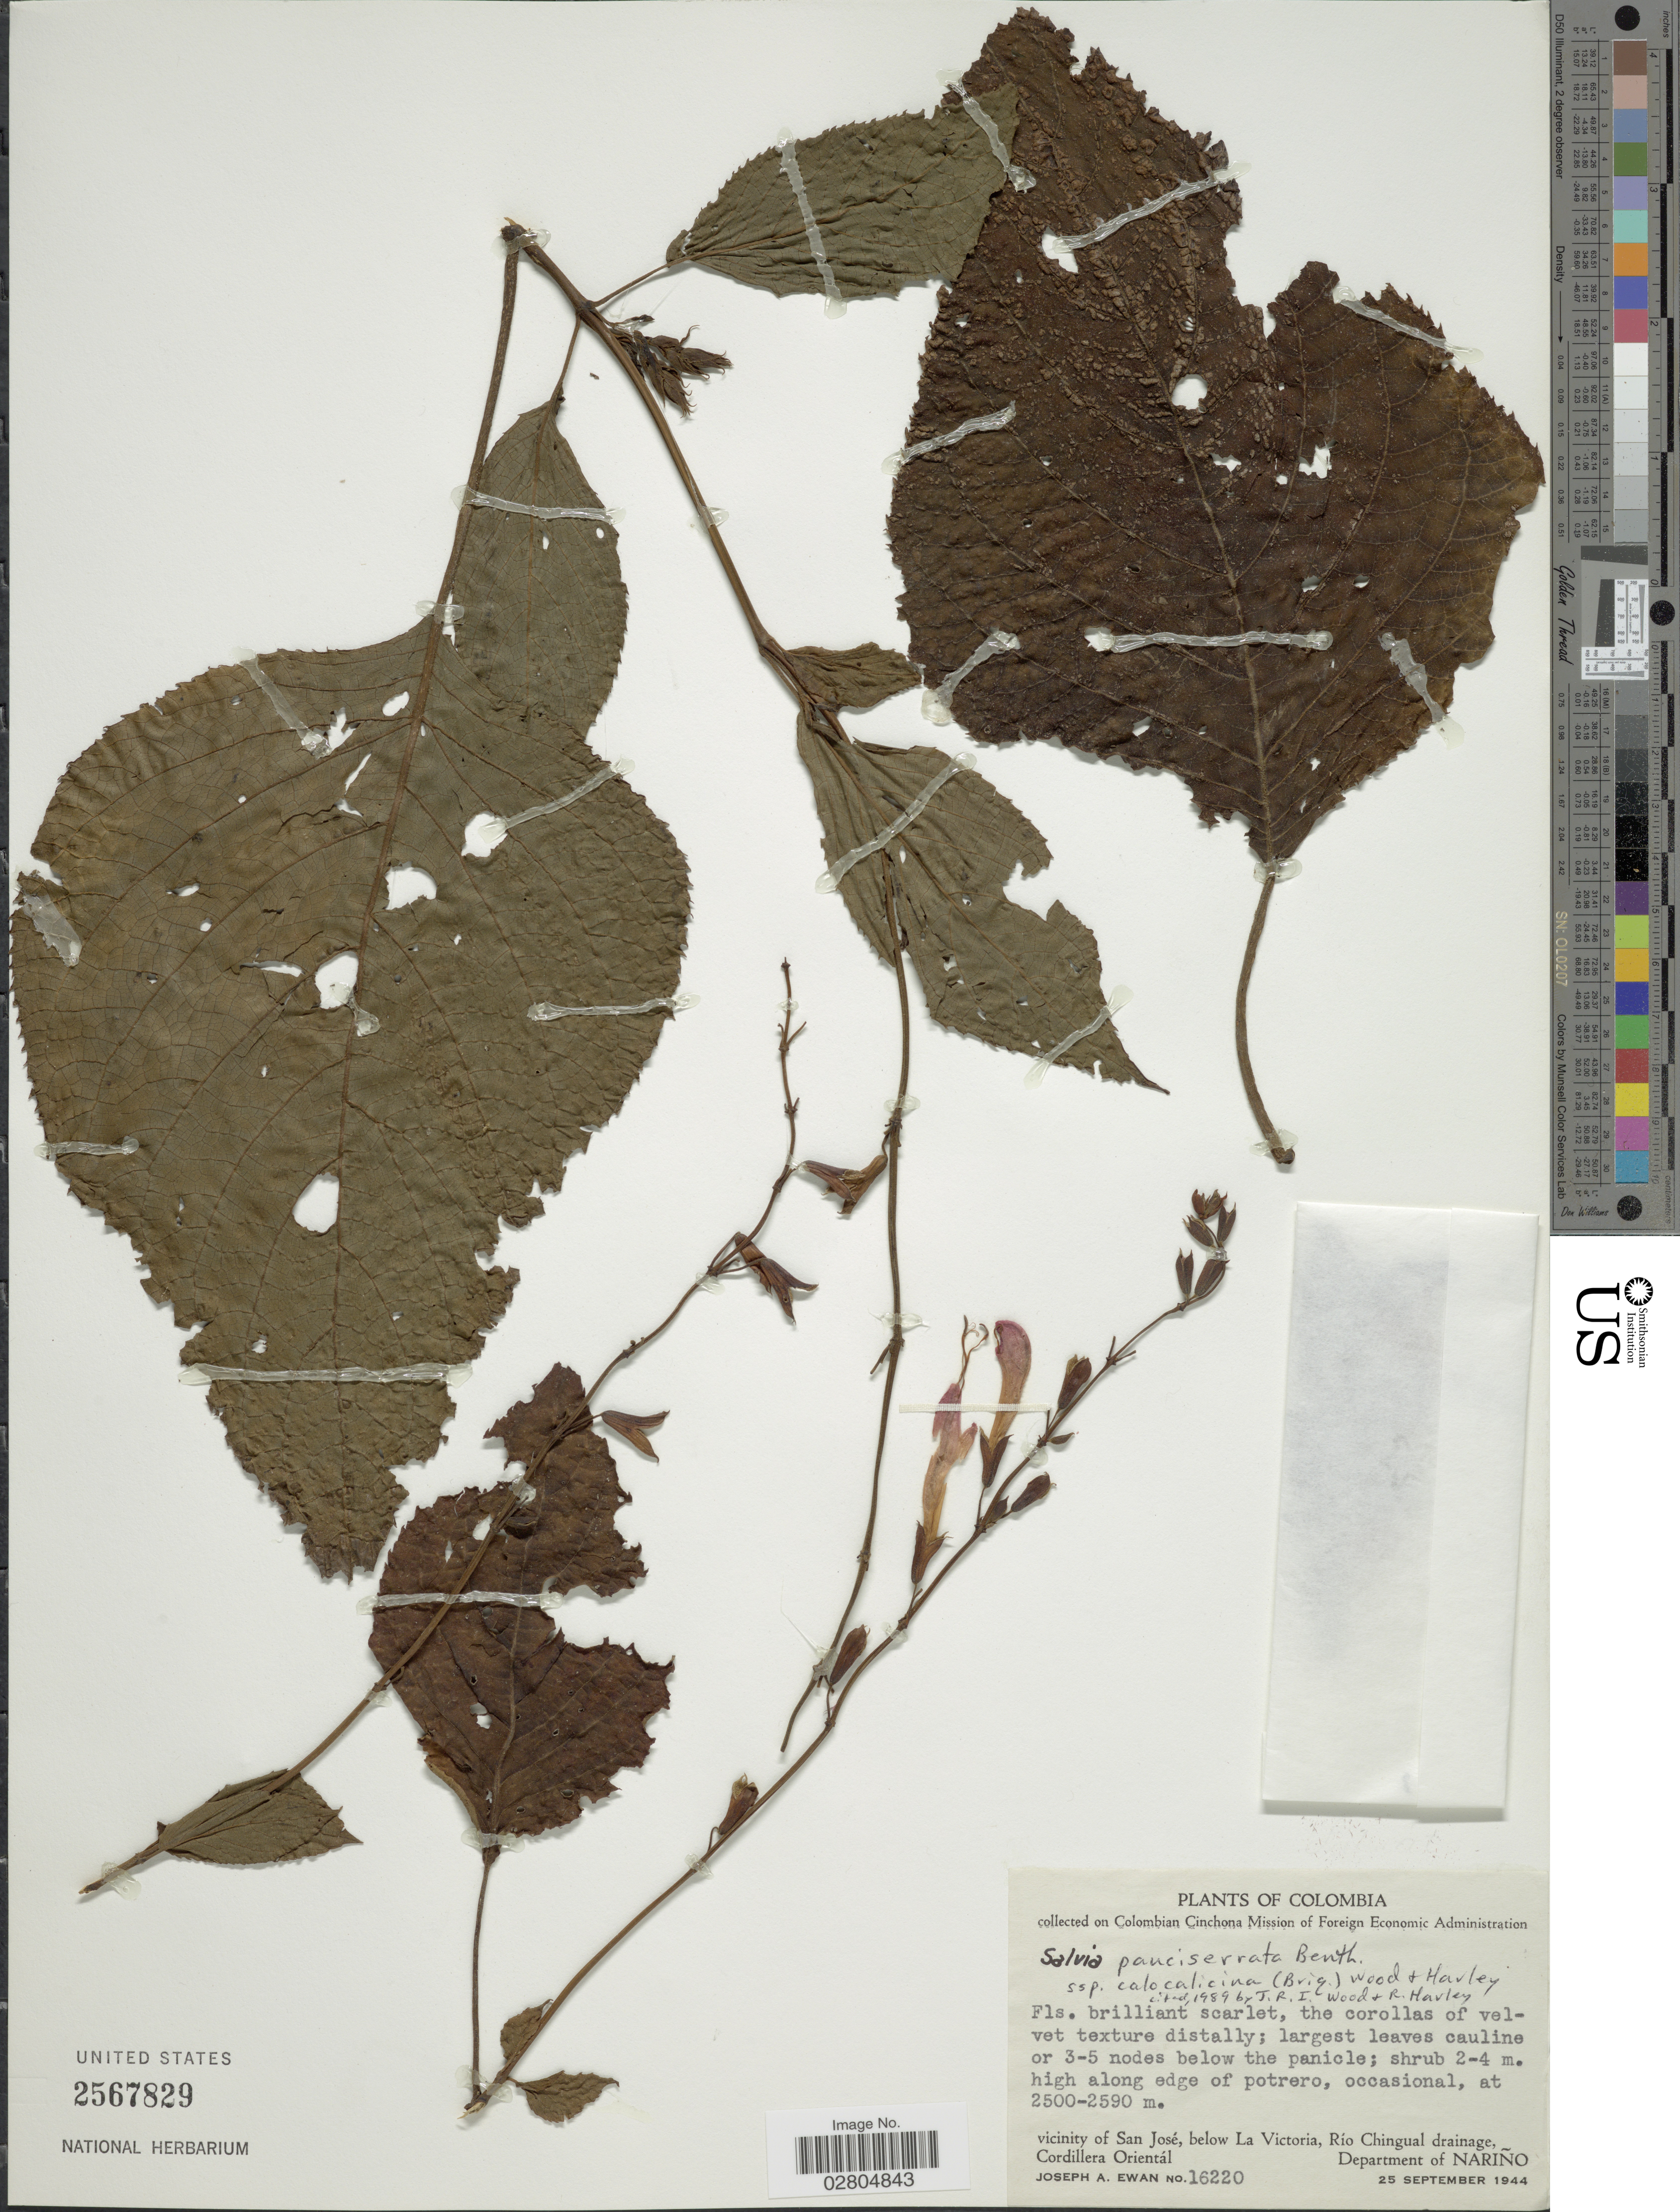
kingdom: Plantae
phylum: Tracheophyta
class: Magnoliopsida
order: Lamiales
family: Lamiaceae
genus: Salvia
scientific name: Salvia paucisserrata subsp. calocalicina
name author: (Briq.) J.R.I. Wood & Harley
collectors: J. A. Ewan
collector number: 16220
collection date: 1944-09-25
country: Colombia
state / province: Nariño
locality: Vicinity of San José, below La Victoria, Río Chingual drainage, Cordillera Orientál. Department of Nariño.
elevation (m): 2500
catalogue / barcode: US 2567829